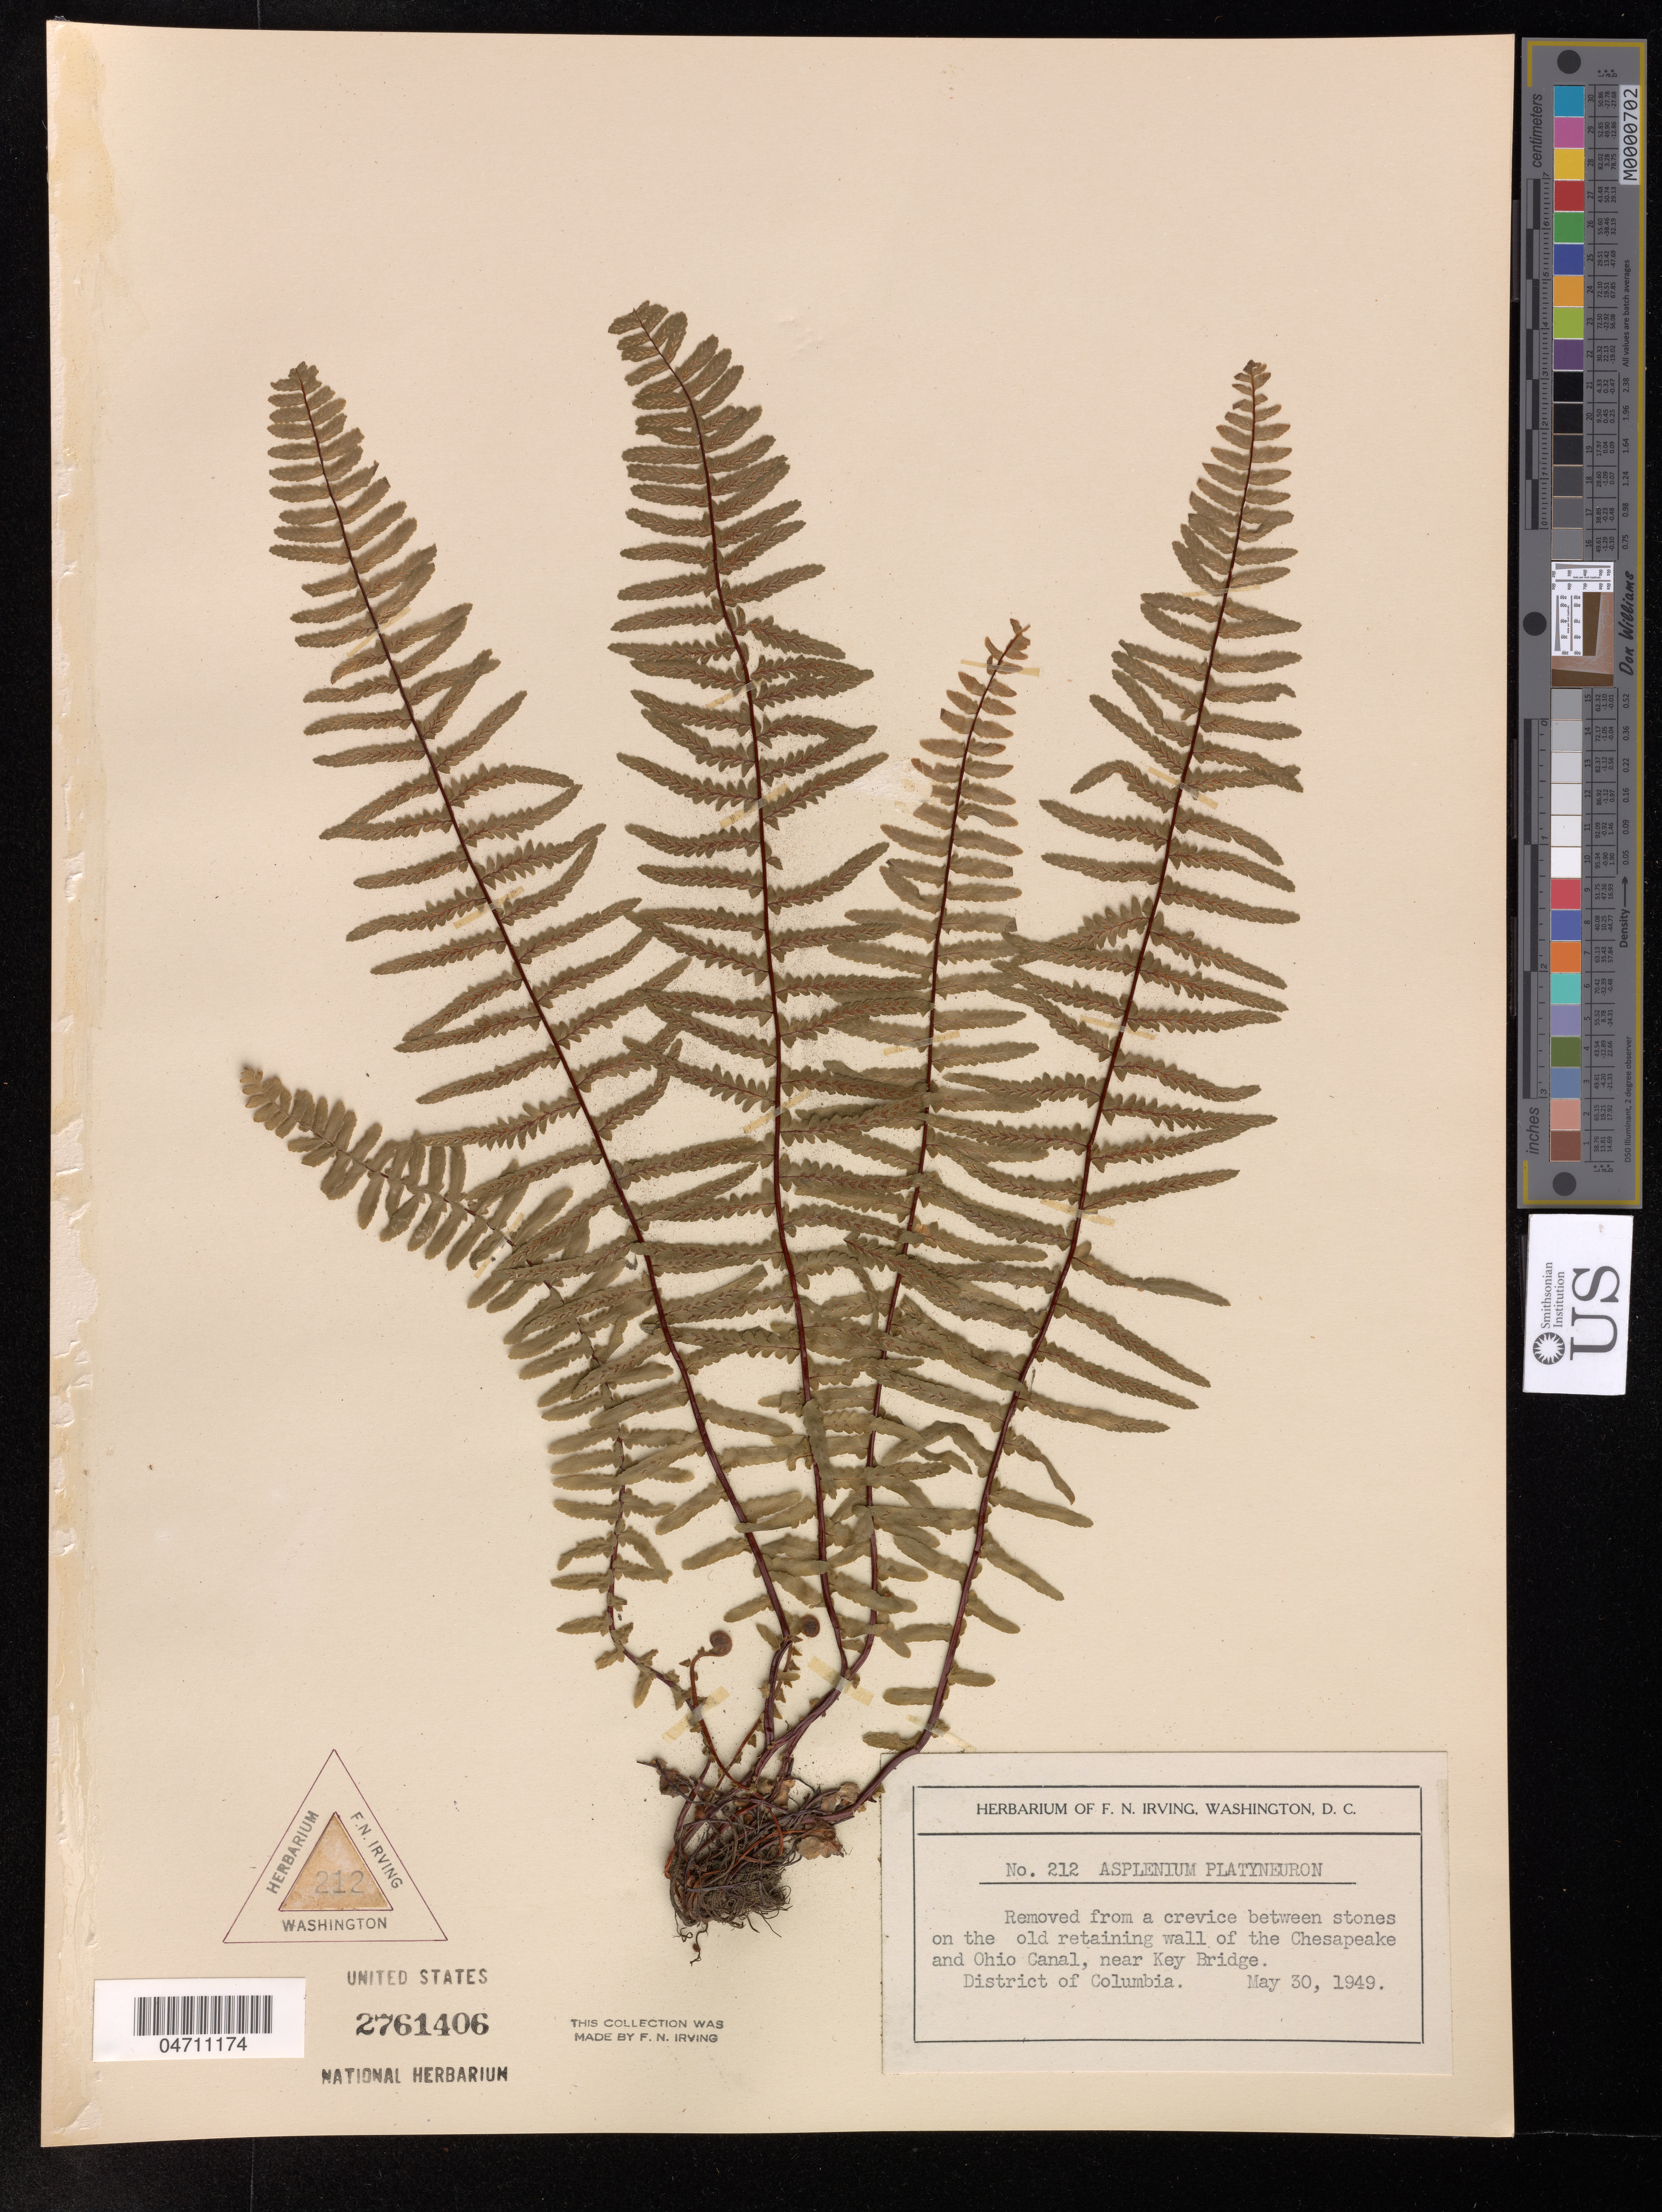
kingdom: Plantae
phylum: Tracheophyta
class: Polypodiopsida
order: Polypodiales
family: Aspleniaceae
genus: Asplenium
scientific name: Asplenium platyneuron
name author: (L.) Britton, Stearns & Poggenb.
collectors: F. Irving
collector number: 212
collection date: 1949-05-30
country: United States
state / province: Washington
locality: Between stones on the old retaining wall of the Chesapeake and Ohio Canal, near Key Bridge, District of Columbia.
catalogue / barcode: US 2761406